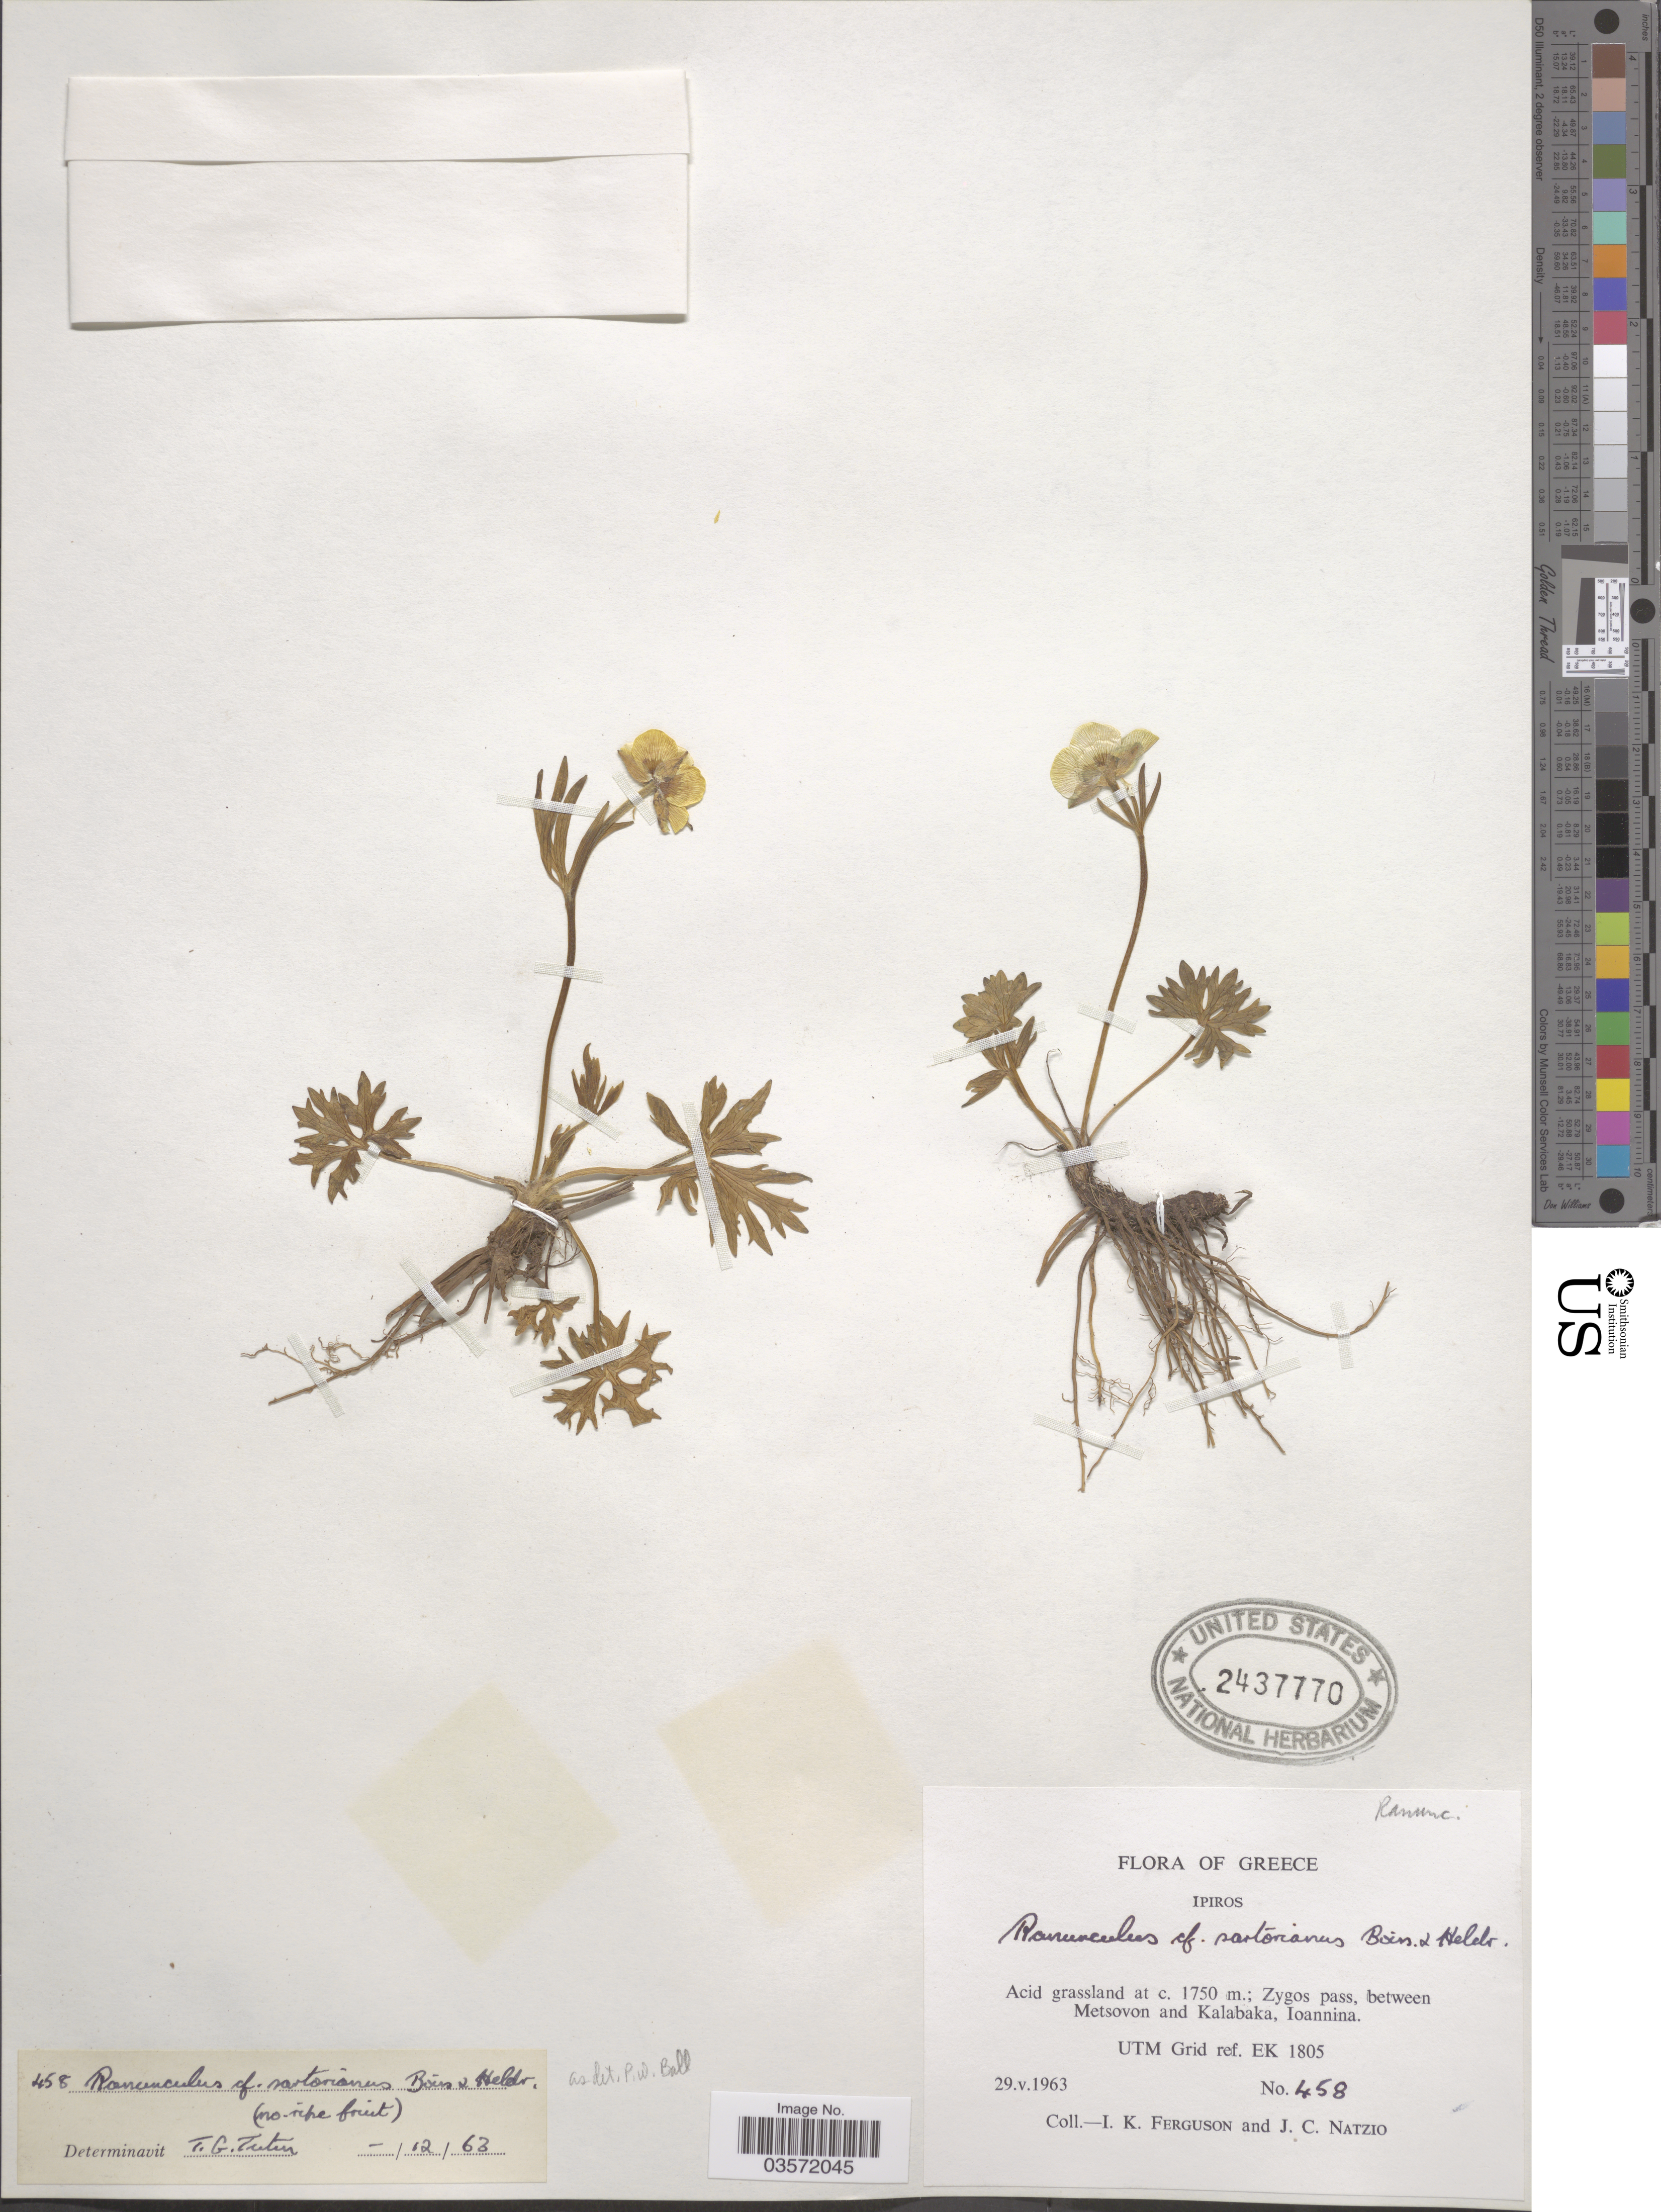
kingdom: Plantae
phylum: Tracheophyta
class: Magnoliopsida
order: Ranunculales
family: Ranunculaceae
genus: Ranunculus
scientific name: Ranunculus sartorianus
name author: Boiss. & Heldr.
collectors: I. K. Ferguson & J. Natzio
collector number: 458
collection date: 1963-05-29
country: Greece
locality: Ipiros. Acid grassland; Zygo pass, between Metsovon and Kalabaka, Ionnina. UTM Grid ref. EK 1805.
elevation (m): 1750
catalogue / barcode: US 2437770